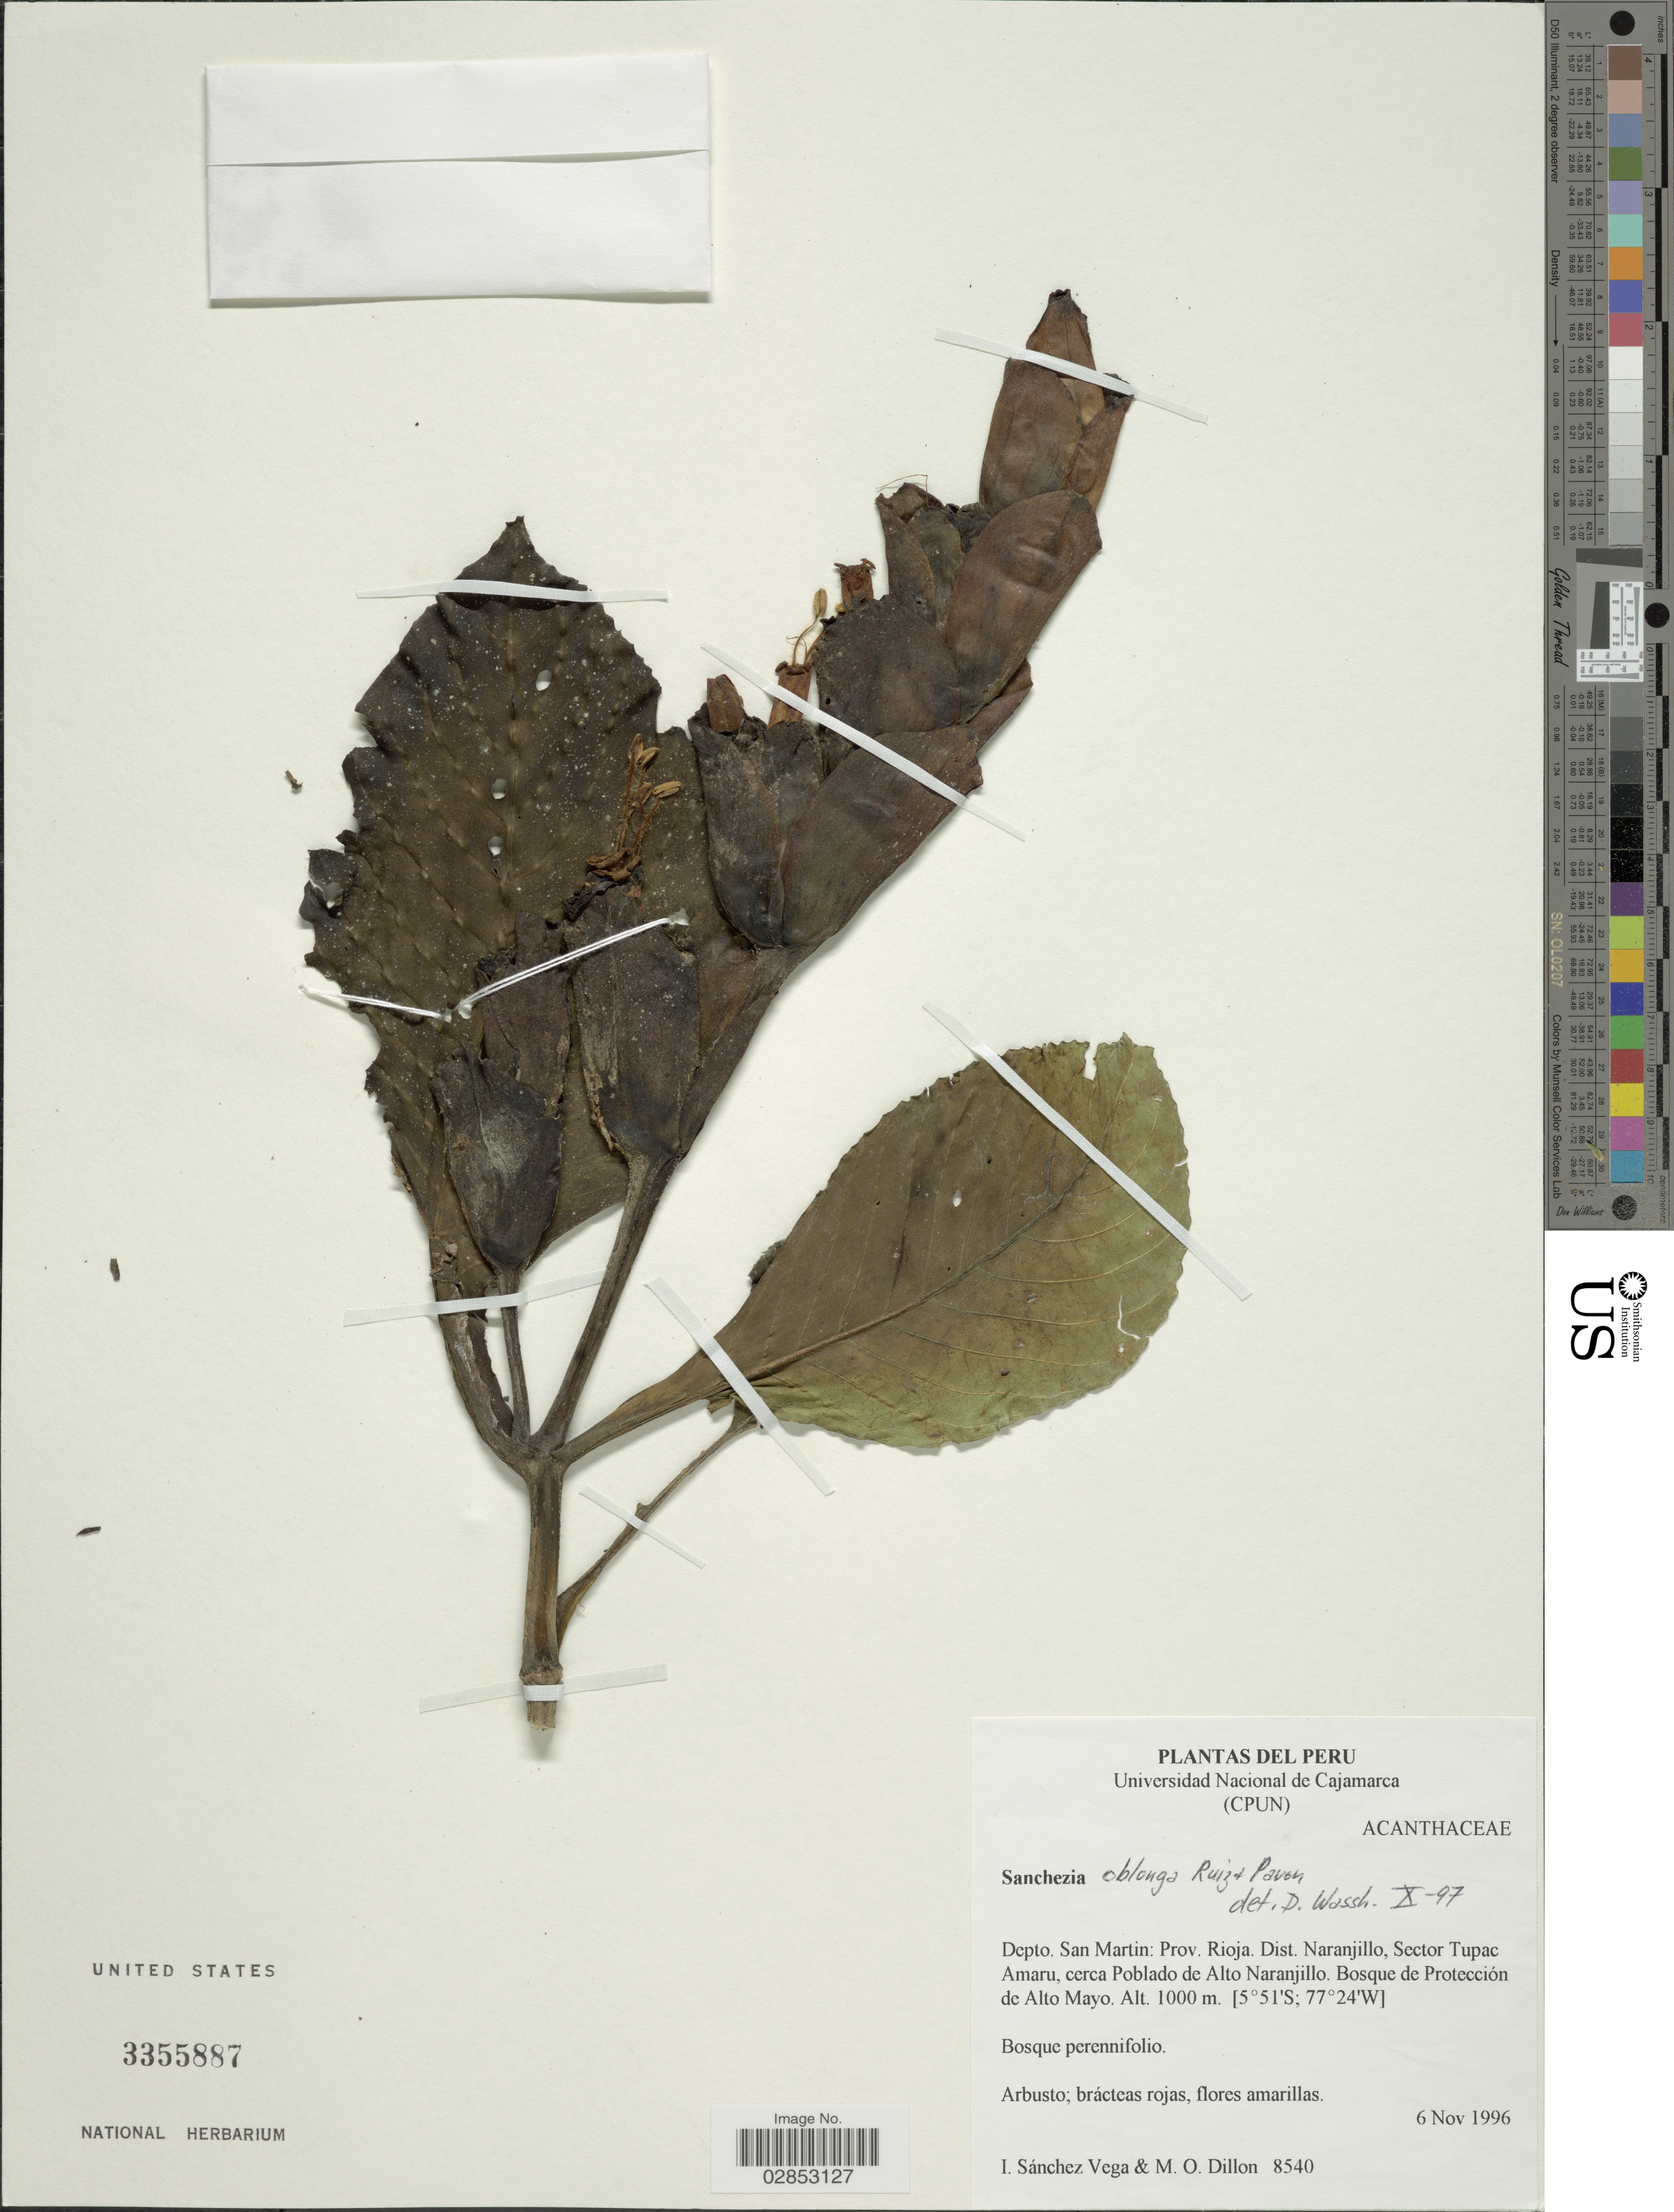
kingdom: Plantae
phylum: Tracheophyta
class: Magnoliopsida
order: Lamiales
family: Acanthaceae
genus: Sanchezia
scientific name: Sanchezia oblonga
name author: Ruiz & Pav.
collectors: I. Sánchez Vega & M. O. Dillon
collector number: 8540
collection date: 1996-11-06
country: Peru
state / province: San Martín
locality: Depto. San Martin: Prov. Rioja, Dist. Naranjillo, Sector Tupac Amaru, cerca Poblado de Alto Naranjillo, Bosque de Protección de Alto Mayo.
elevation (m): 1000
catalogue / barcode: US 3355887